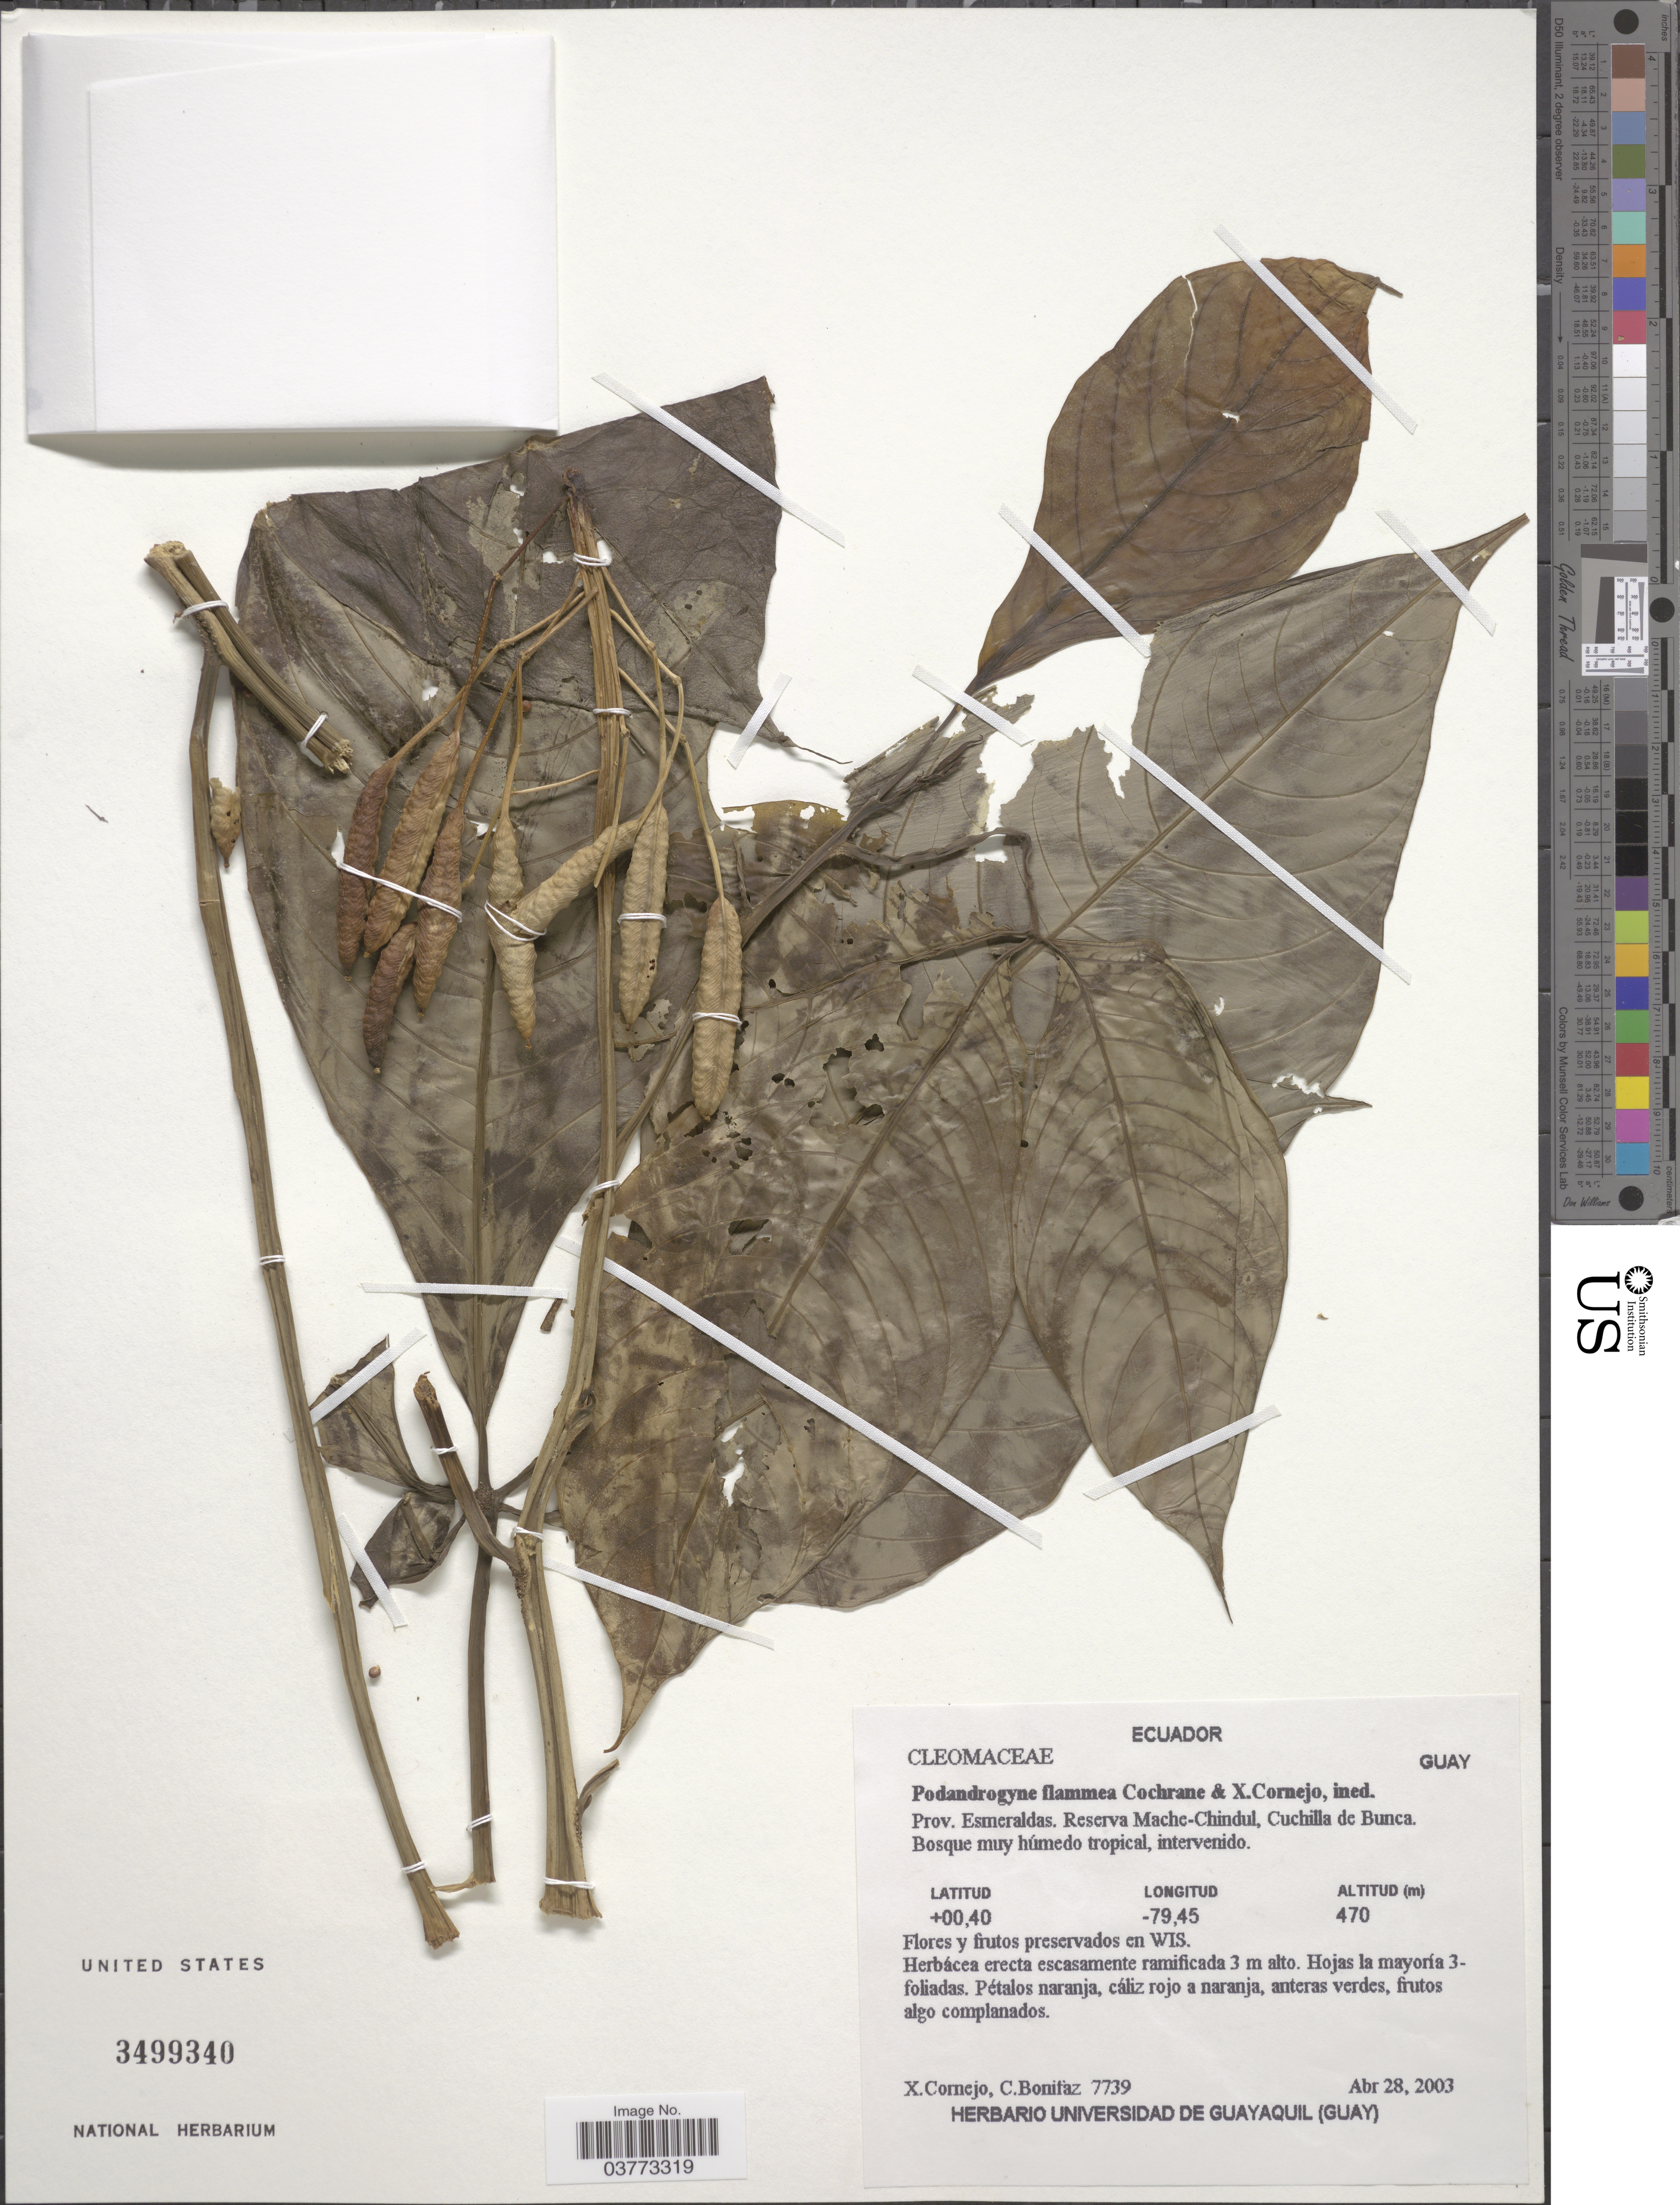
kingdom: Plantae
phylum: Tracheophyta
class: Magnoliopsida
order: Brassicales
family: Cleomaceae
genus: Podandrogyne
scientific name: Podandrogyne flammea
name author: Cochrane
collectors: X. F. Cornejo & C. Bonifaz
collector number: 7739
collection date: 2003-04-28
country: Ecuador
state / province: Esmeraldas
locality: Reserva Mache-Chindul, Cuchilla de Bunca.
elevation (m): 470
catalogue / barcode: US 3499340